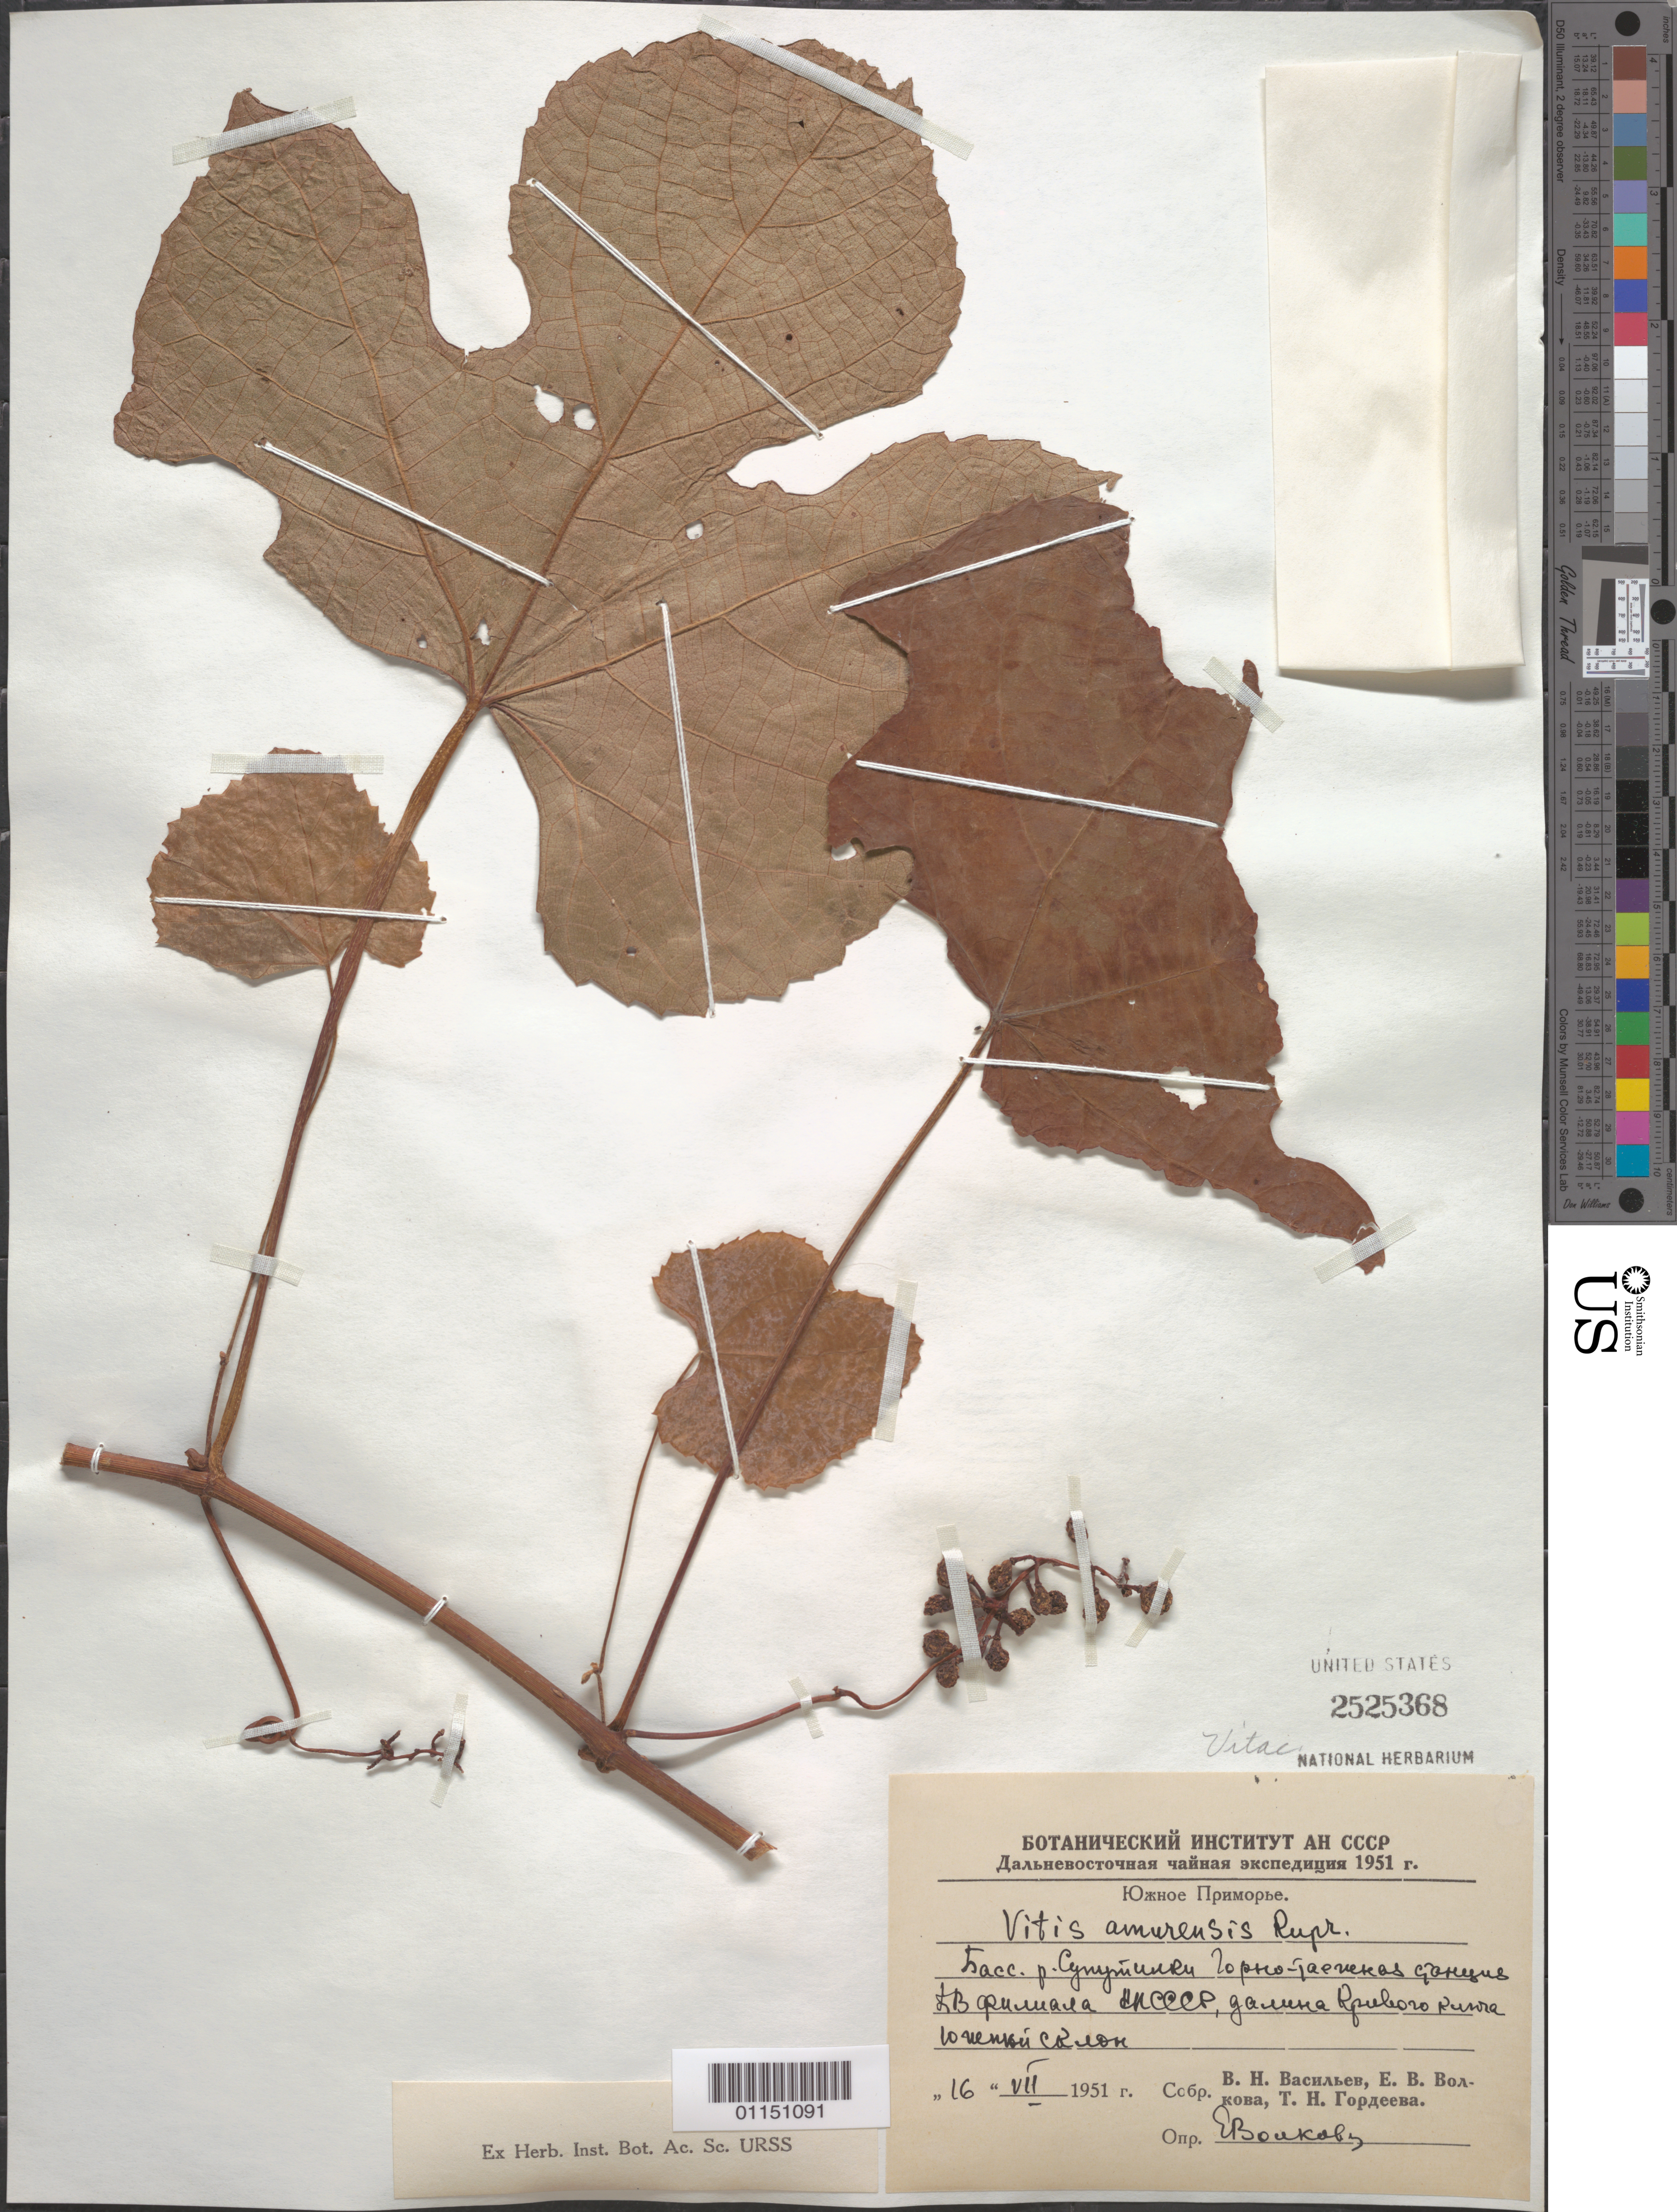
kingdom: Plantae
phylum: Tracheophyta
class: Magnoliopsida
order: Vitales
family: Vitaceae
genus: Vitis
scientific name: Vitis amurensis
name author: Rupr.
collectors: V. Vasil'ev & E. V. Volkova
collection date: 1951-07-16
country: Russian Federation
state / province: Primorsky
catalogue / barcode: US 2525368